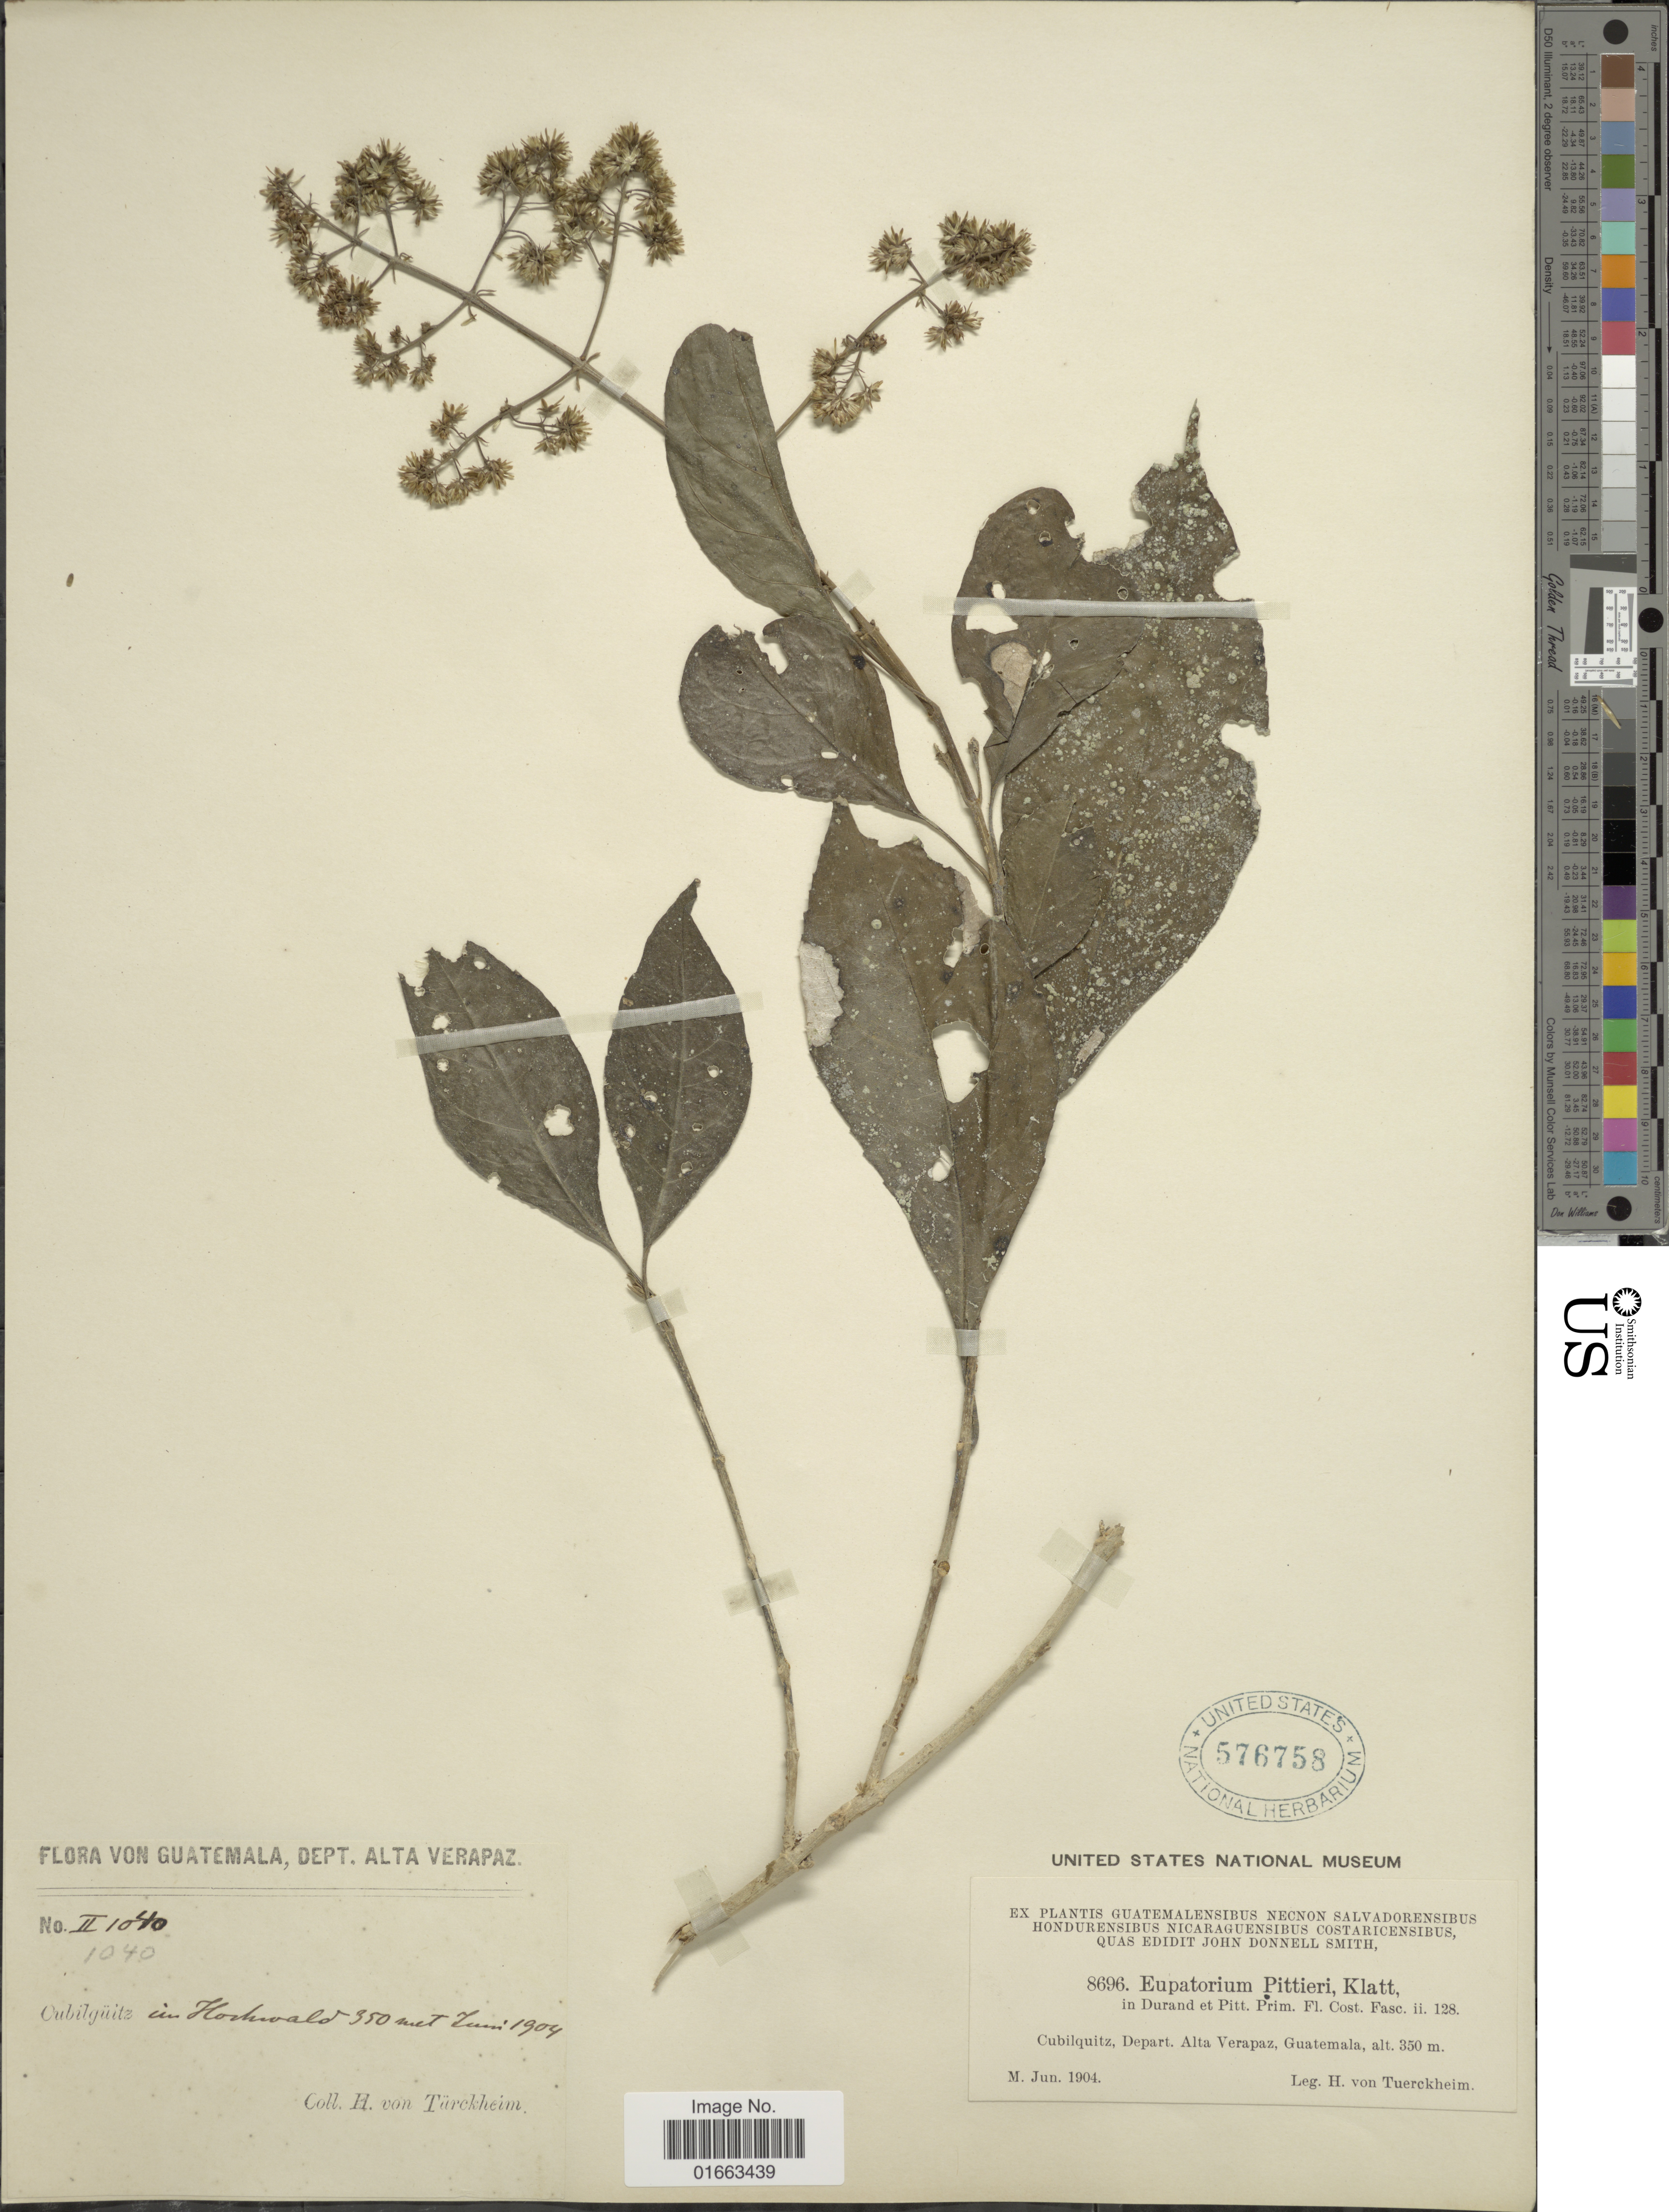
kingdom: Plantae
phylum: Tracheophyta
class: Magnoliopsida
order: Asterales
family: Asteraceae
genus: Koanophyllon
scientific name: Koanophyllon galeottii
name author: (B.L. Rob.) R.M. King & H. Rob.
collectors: H. von Türckheim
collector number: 8969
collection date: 1904-06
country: Guatemala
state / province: Alta Verapaz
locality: In hochwald [in high forest], Cubilgüitz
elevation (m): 350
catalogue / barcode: US 576758